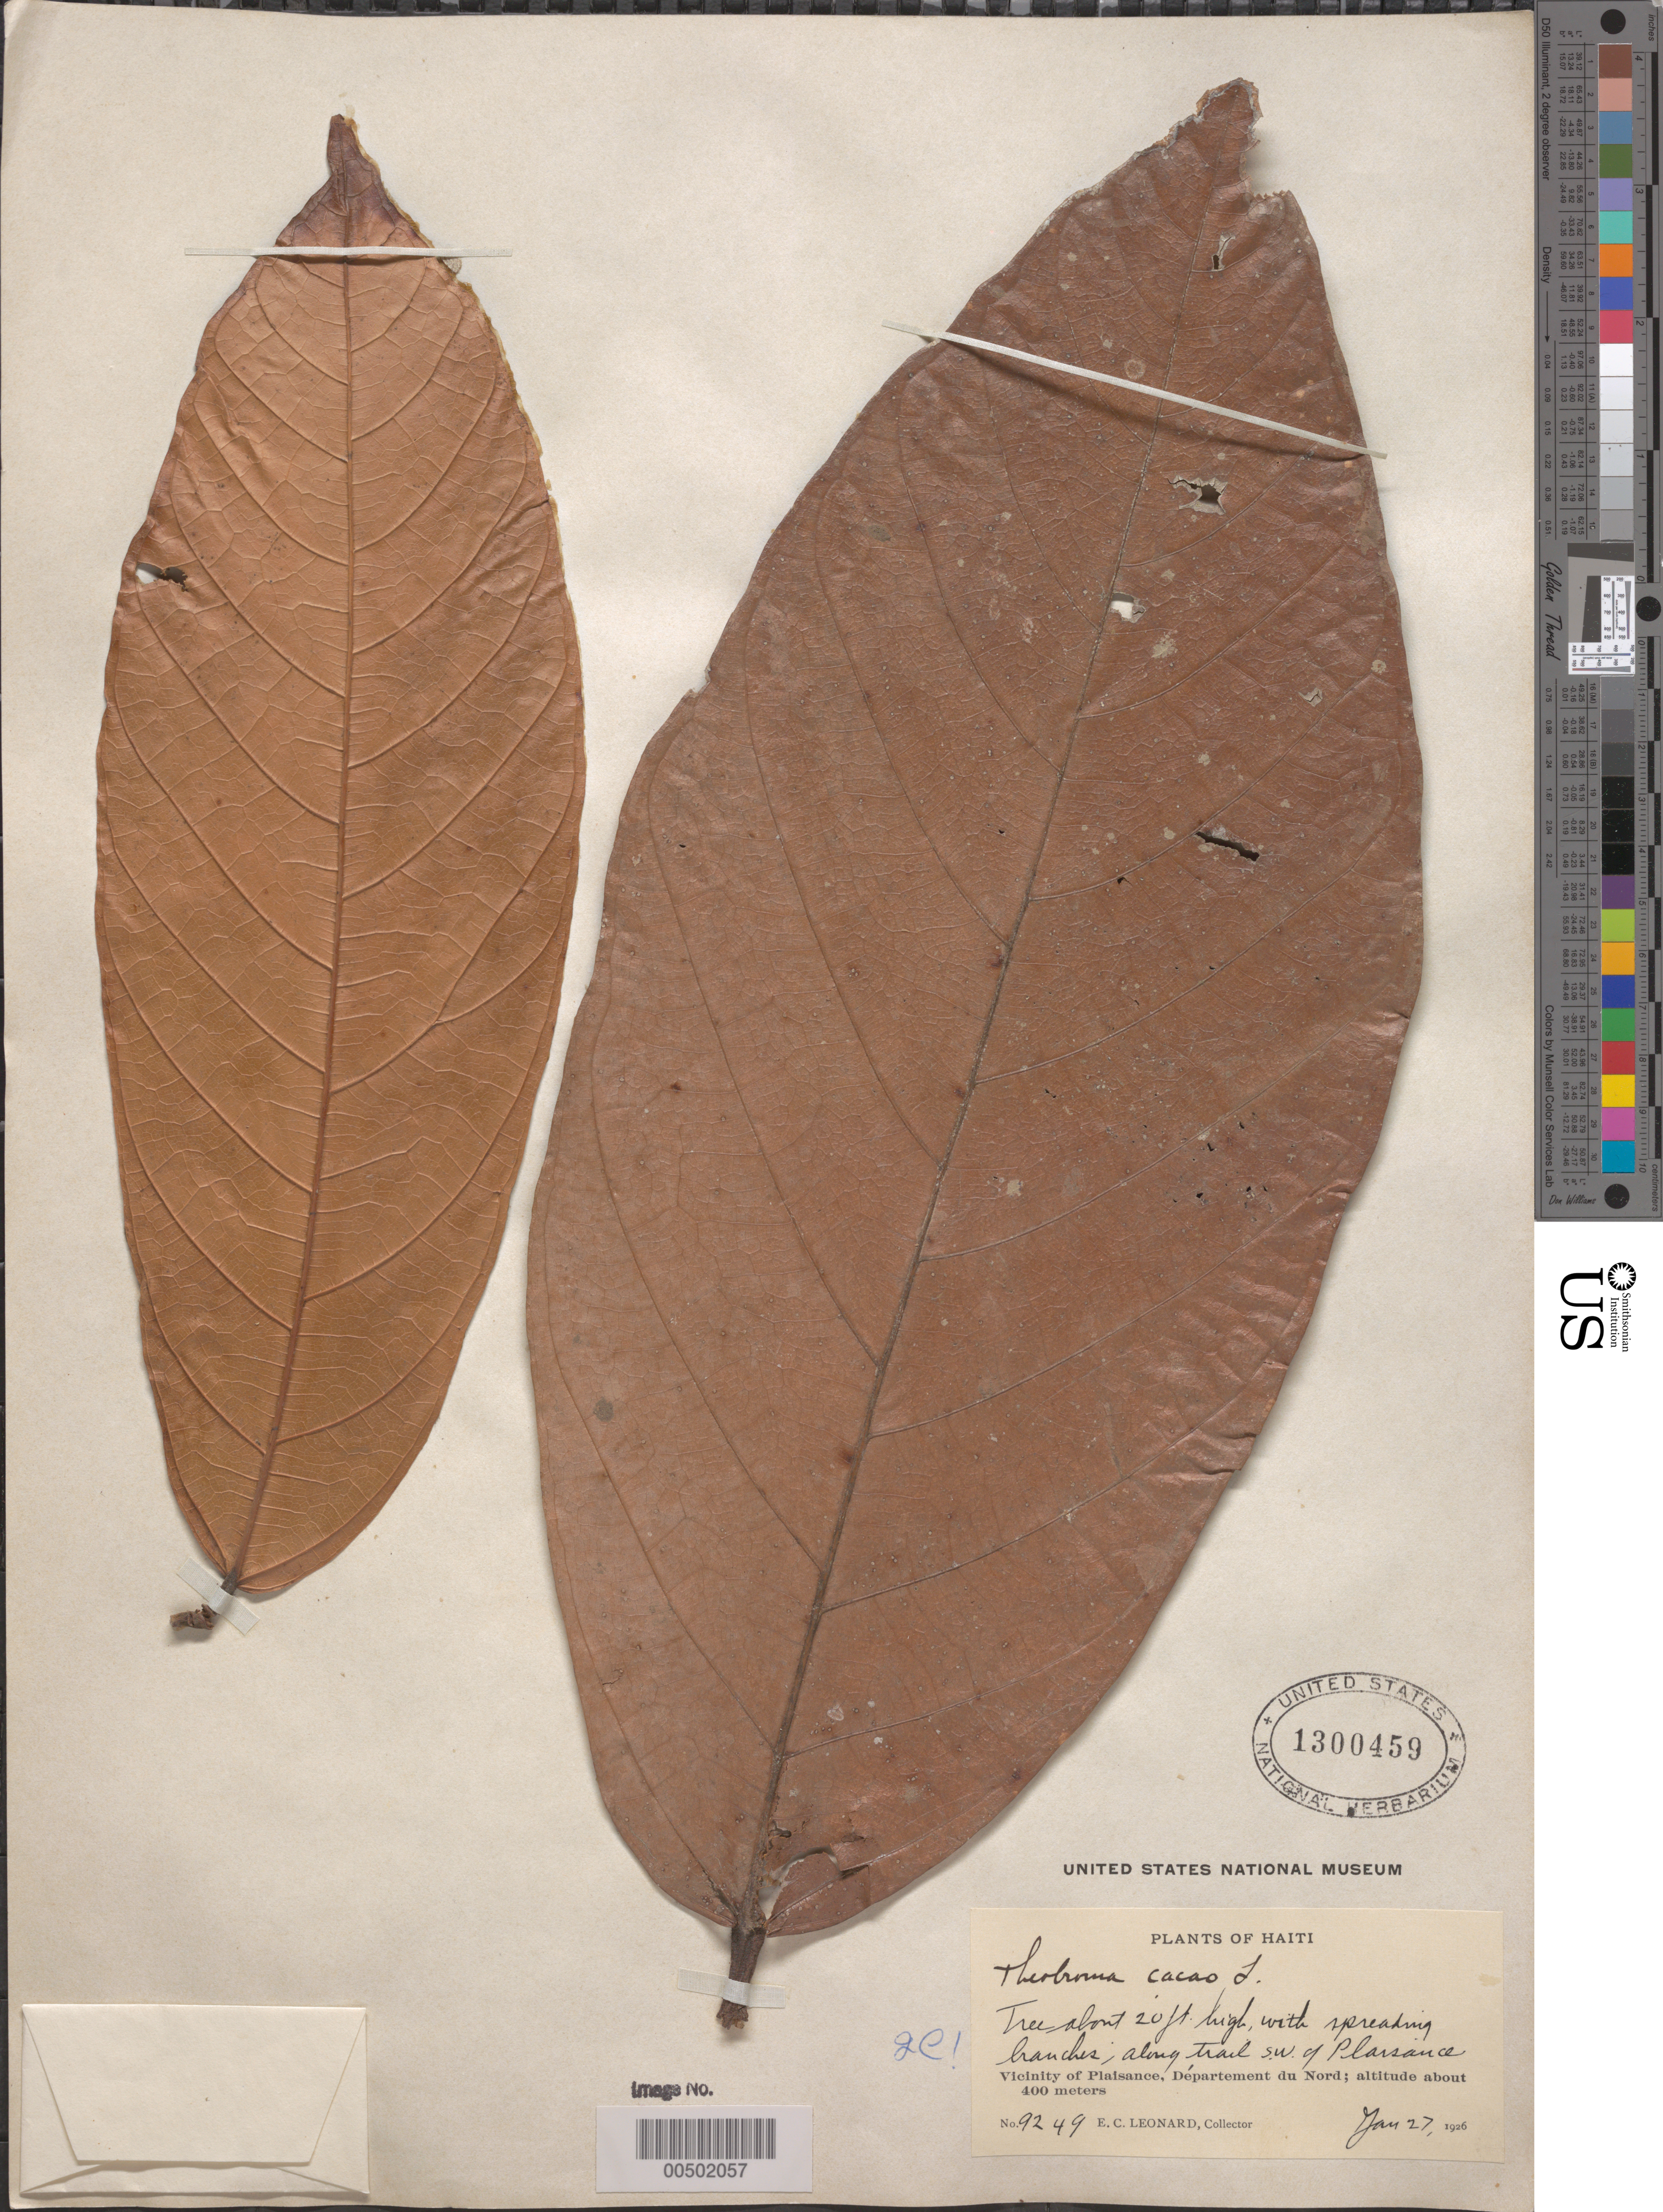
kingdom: Plantae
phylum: Tracheophyta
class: Magnoliopsida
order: Malvales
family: Malvaceae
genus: Theobroma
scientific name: Theobroma cacao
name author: L.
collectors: E. C. Leonard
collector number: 9249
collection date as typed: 27 Jan 1926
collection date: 1926-01-27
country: Haiti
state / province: Nord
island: Hispaniola Island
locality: Along trail SW of Plaisance, Vicinity of Plaisance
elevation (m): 400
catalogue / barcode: US 1300459